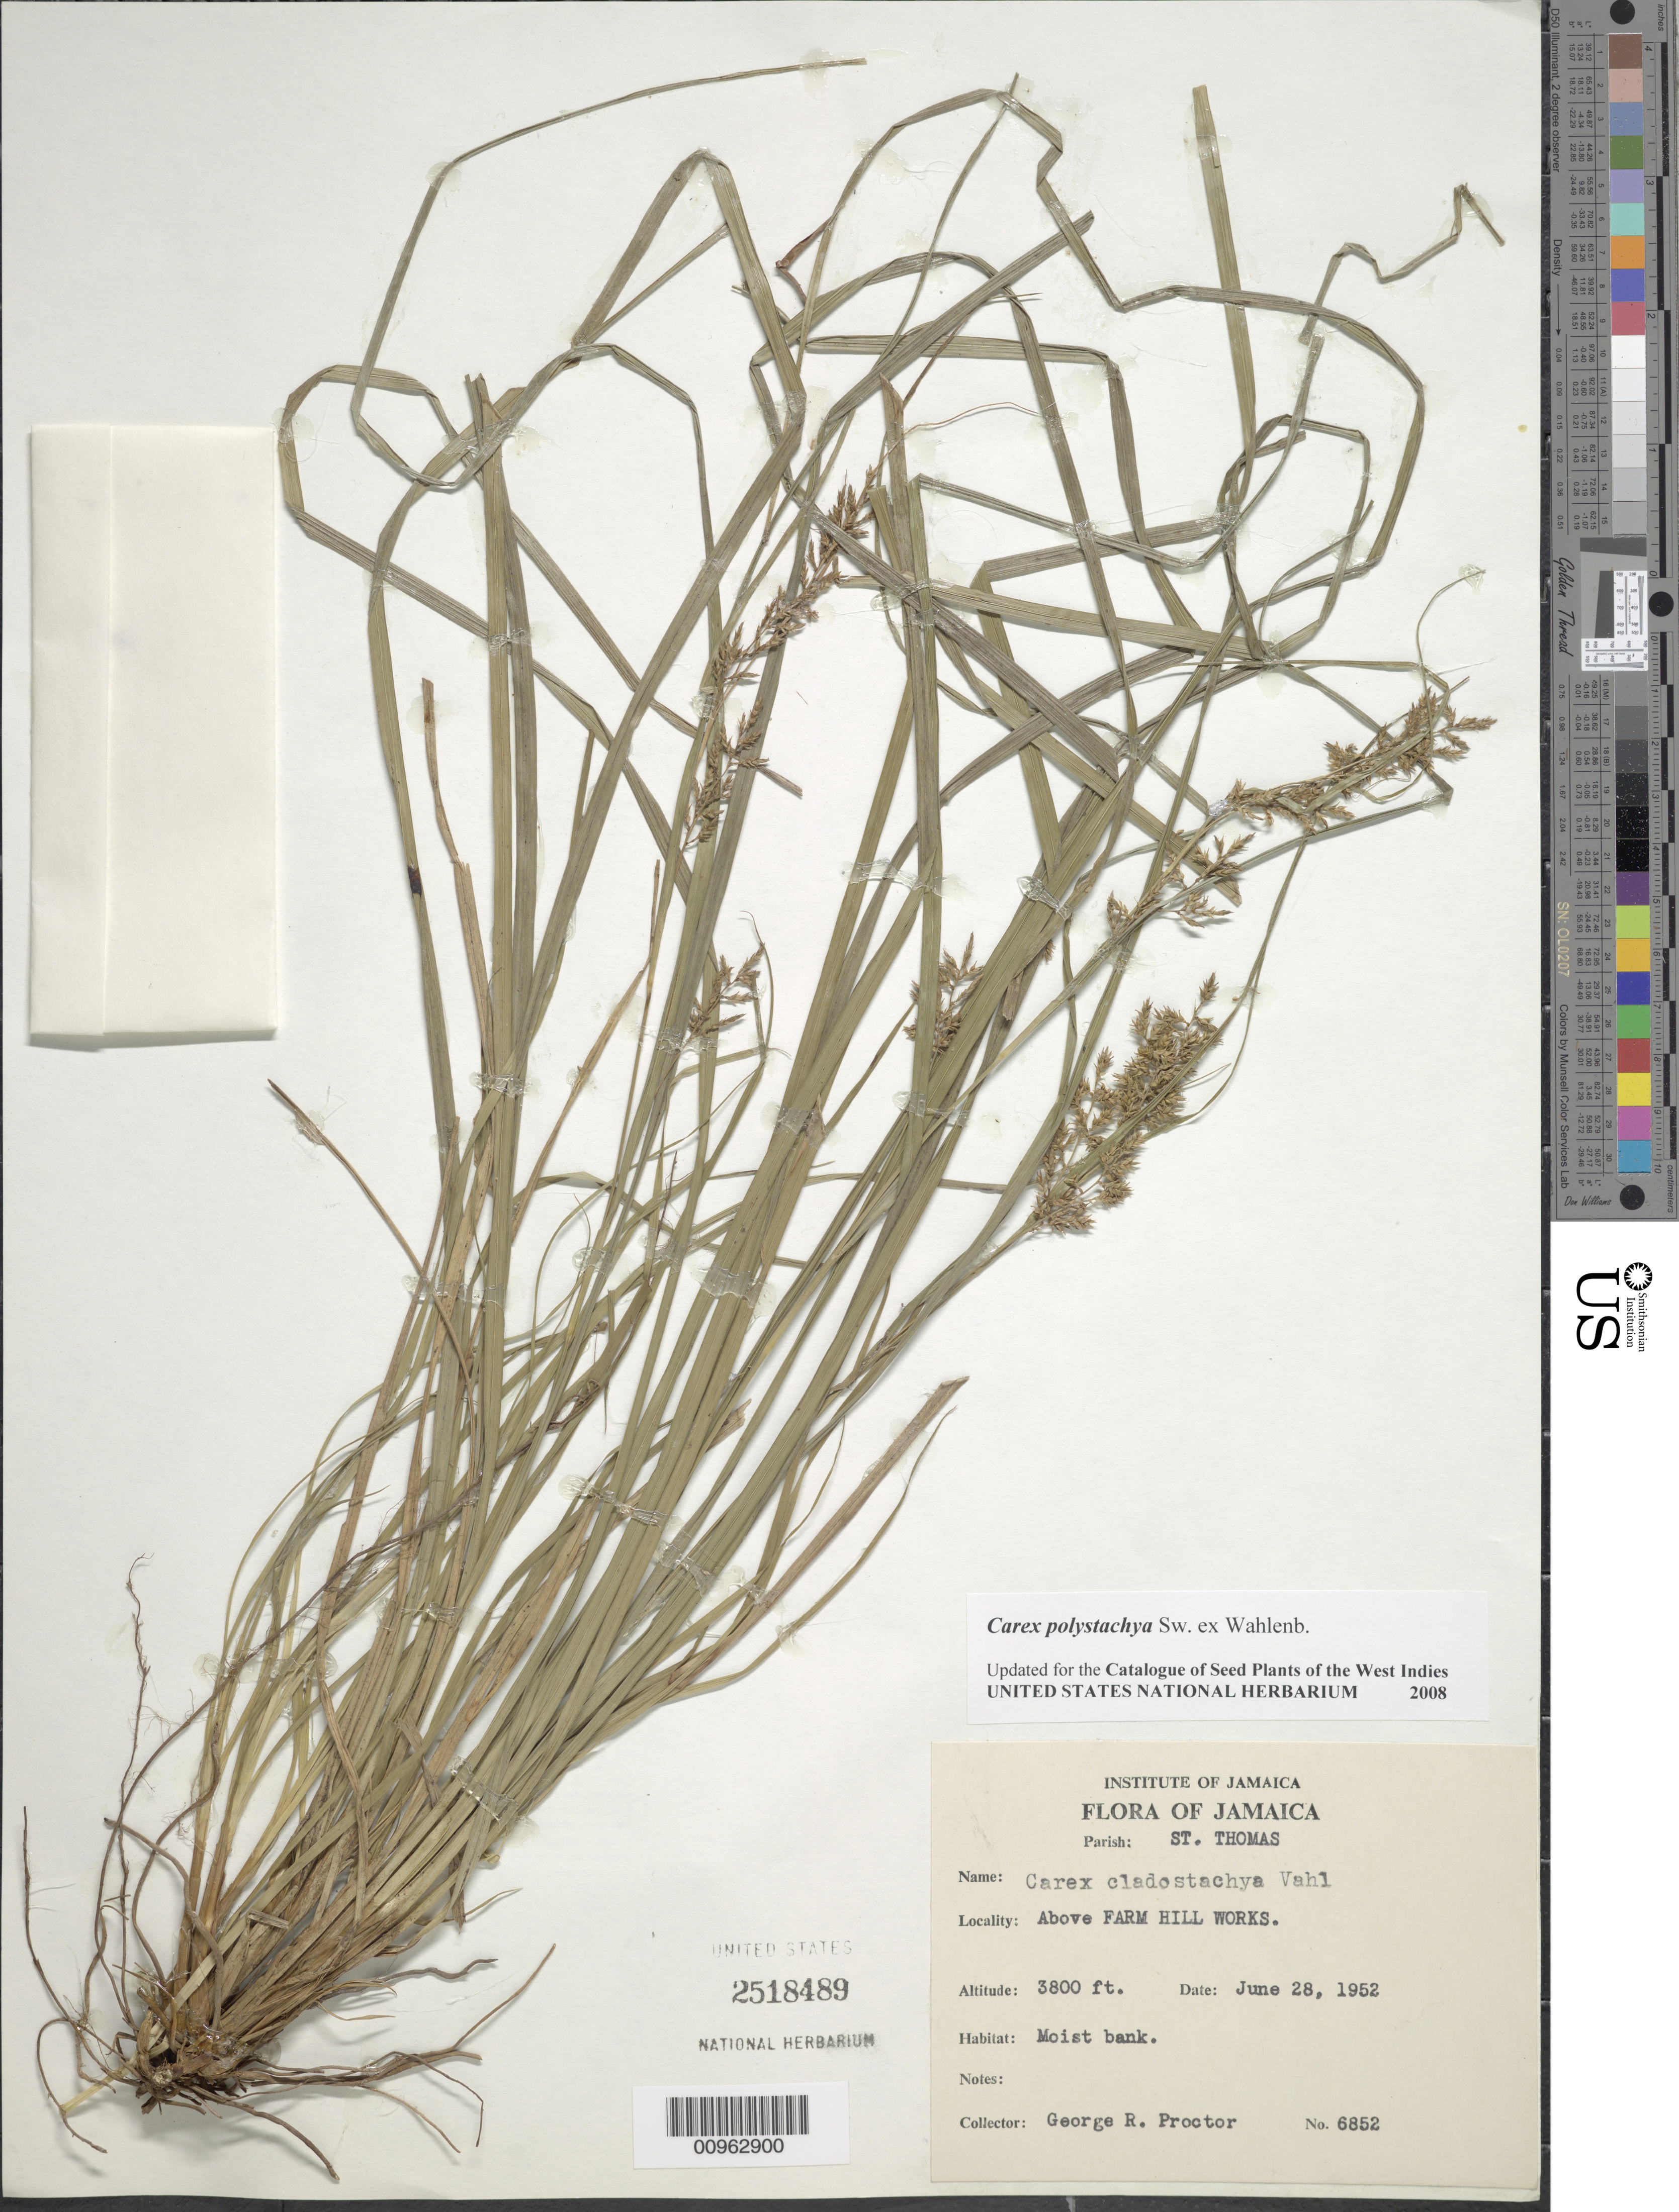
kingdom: Plantae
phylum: Tracheophyta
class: Liliopsida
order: Poales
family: Cyperaceae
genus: Carex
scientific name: Carex polystachya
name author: Sw. ex Wahlenb.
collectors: G. R. Proctor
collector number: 6852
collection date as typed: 28 Jun 1952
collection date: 1952-06-28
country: Jamaica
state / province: Saint Thomas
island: Jamaica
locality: Above Farm Hill Works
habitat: Moist bank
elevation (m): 1158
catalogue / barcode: US 2518489